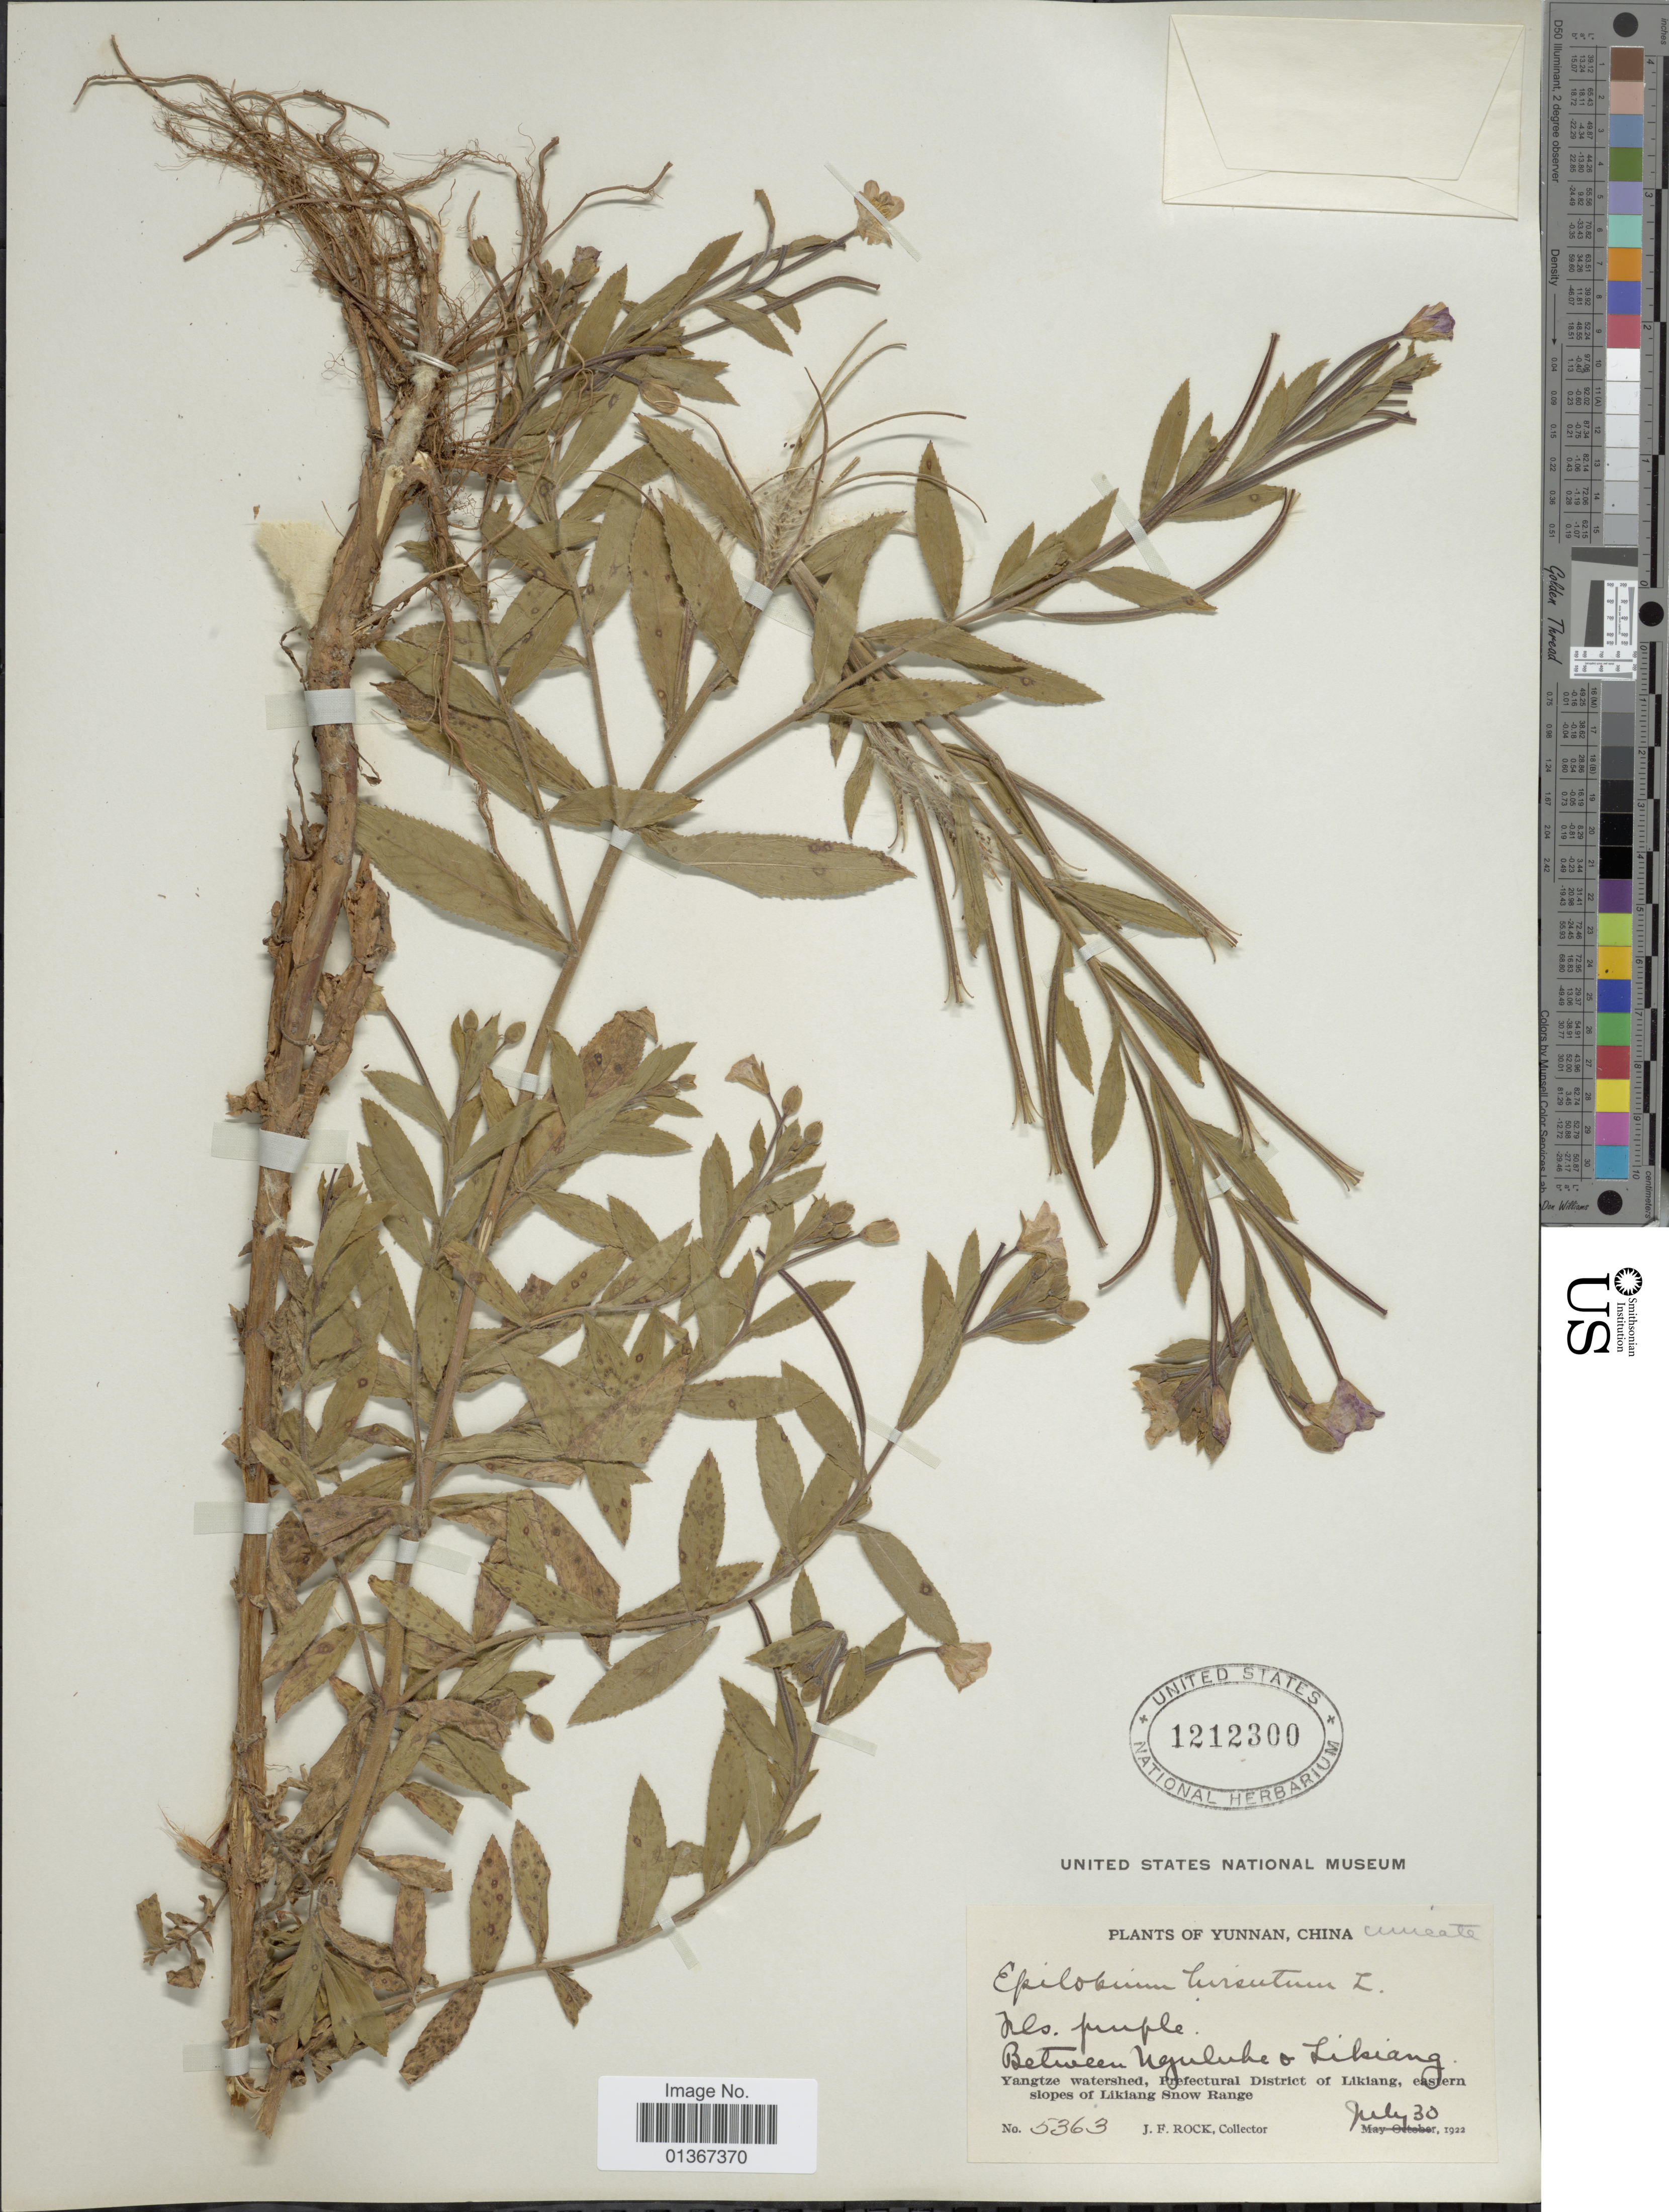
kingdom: Plantae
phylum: Tracheophyta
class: Magnoliopsida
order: Myrtales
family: Onagraceae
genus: Epilobium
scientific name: Epilobium hirsutum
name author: L.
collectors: J. Rock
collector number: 5363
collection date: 1922-07-30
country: China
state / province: Yunnan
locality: Between Nguluke & Likiang. Yangtze watershed, Prefectural District of Likiang, eastern slopes of Likiang Snow Range.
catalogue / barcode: US 1212300